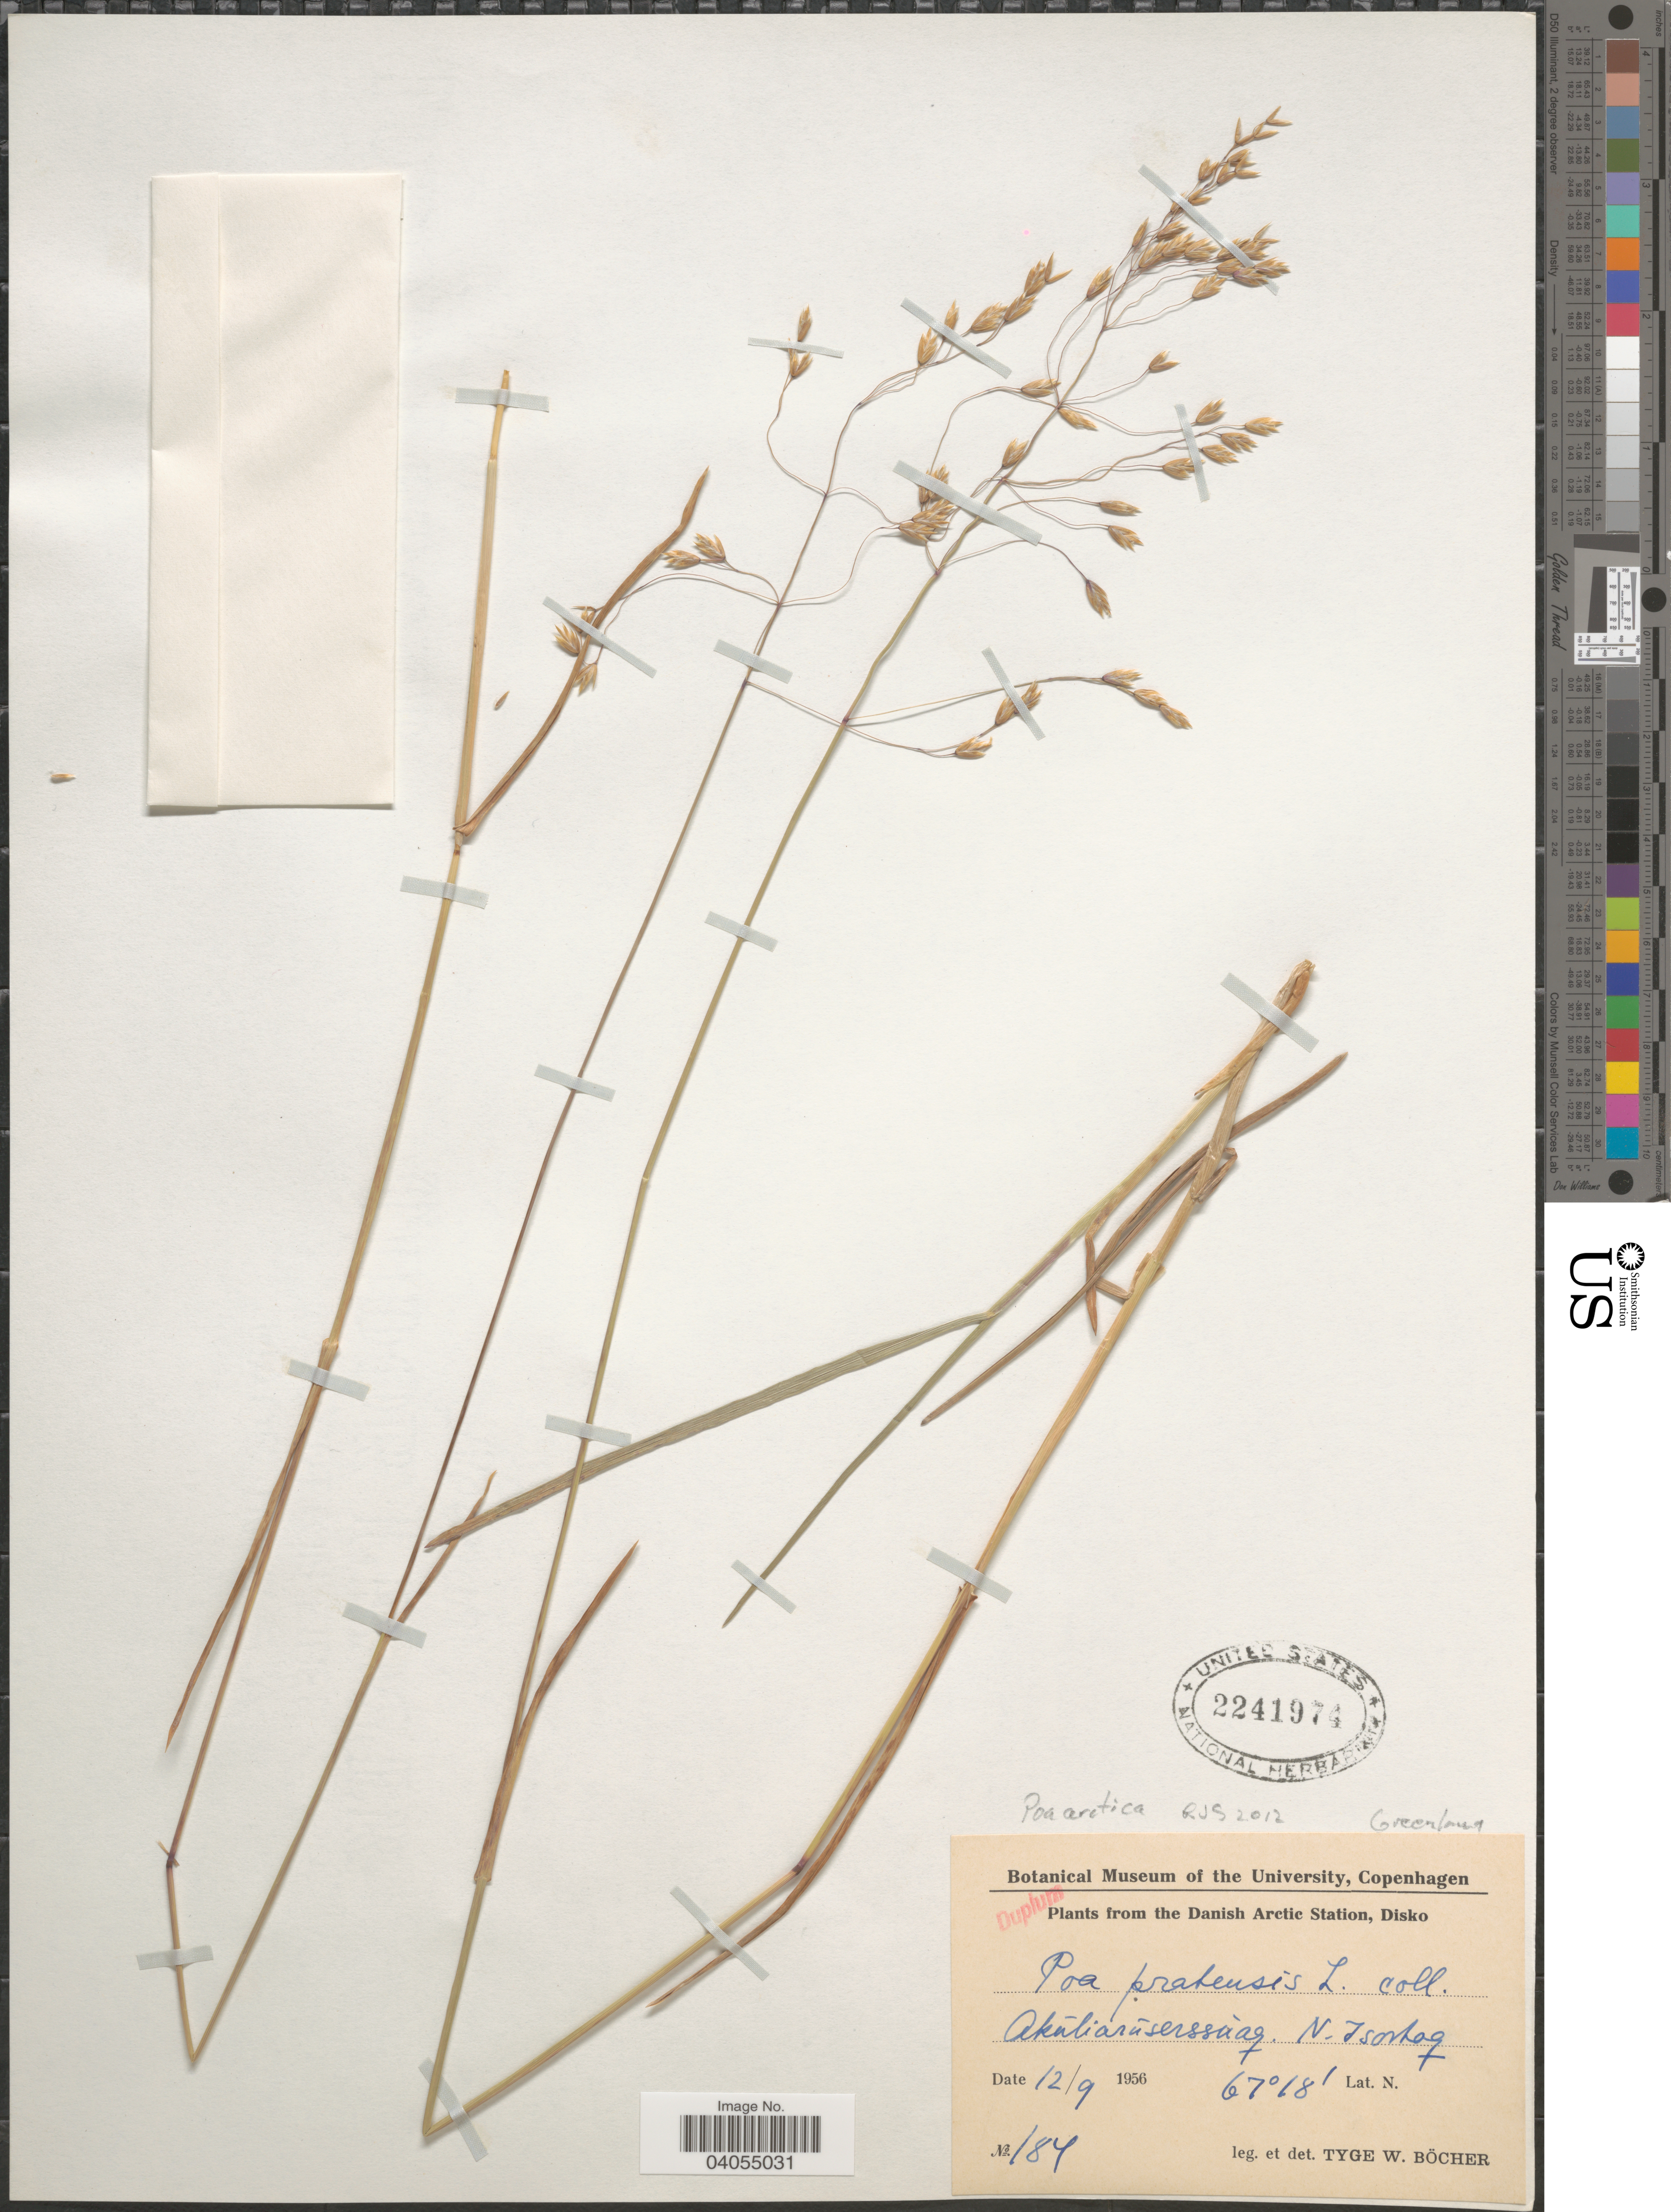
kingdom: Plantae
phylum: Tracheophyta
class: Liliopsida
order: Poales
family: Poaceae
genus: Poa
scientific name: Poa arctica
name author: R. Br.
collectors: T. Böcher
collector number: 184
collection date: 1956-09-12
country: Greenland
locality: Danish Arctic Station, Disko. Akuliaruserssuaq. N. Isortoq.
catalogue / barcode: US 2241974